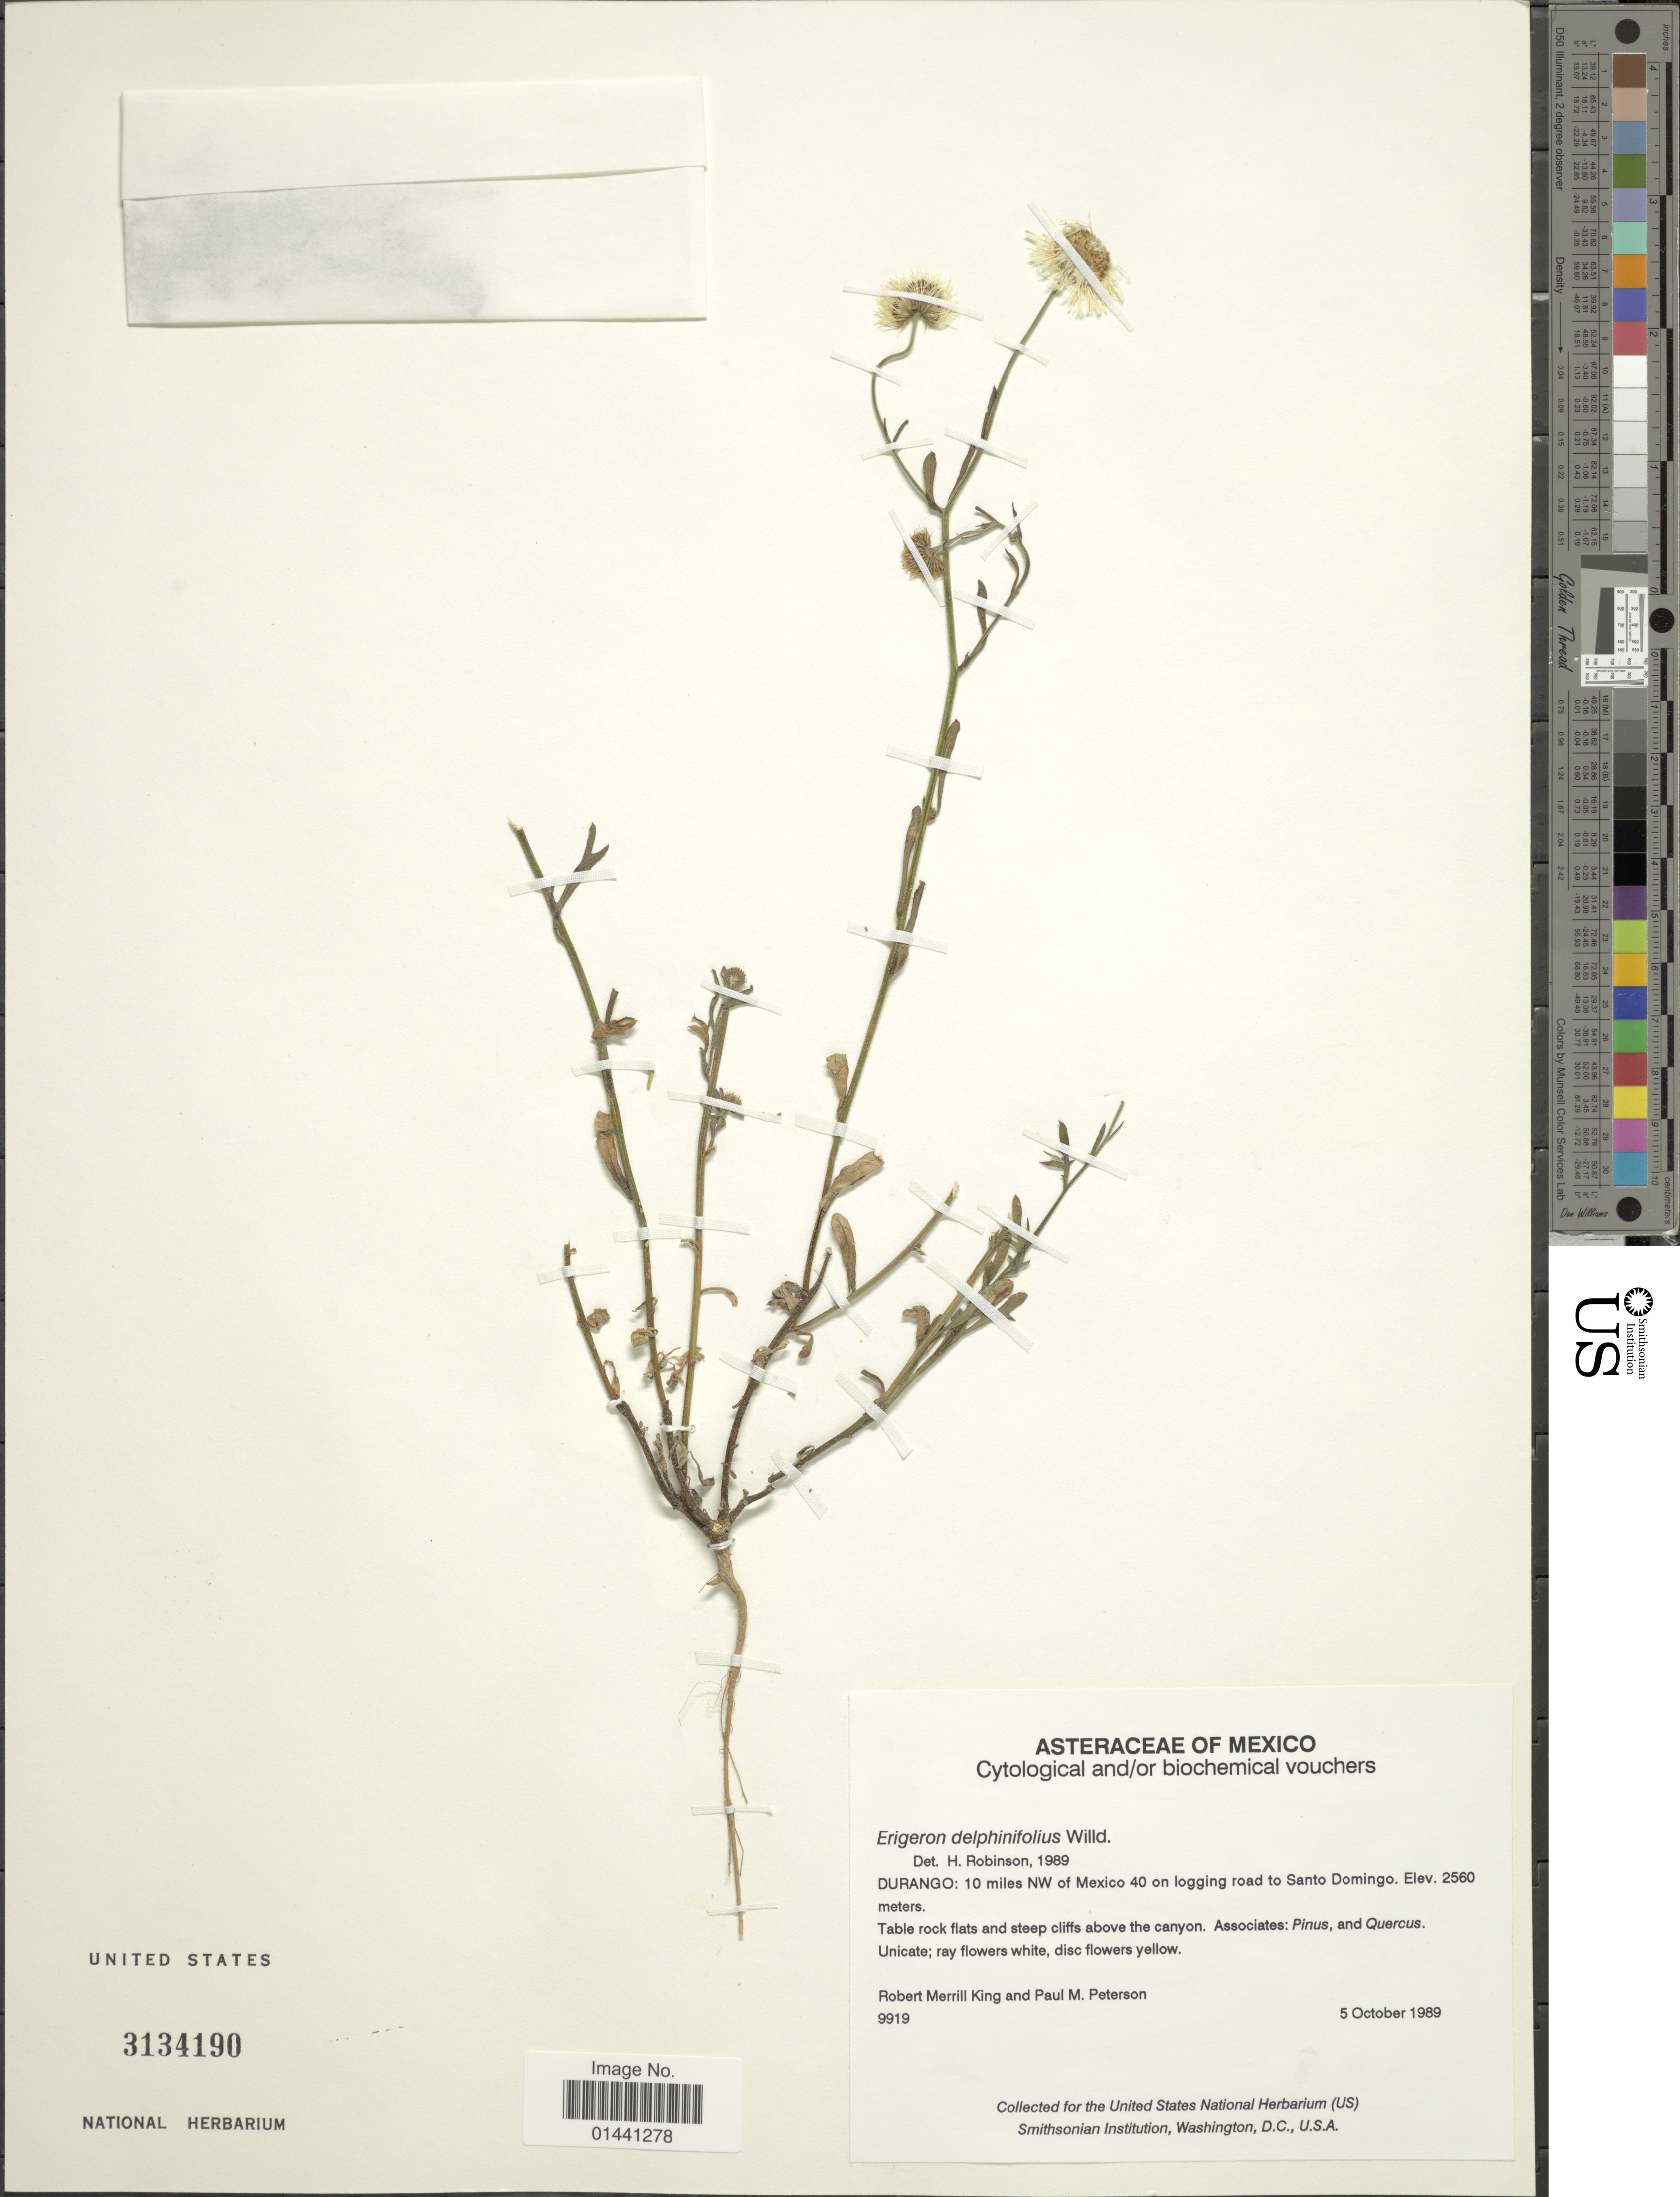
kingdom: Plantae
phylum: Tracheophyta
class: Magnoliopsida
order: Asterales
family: Asteraceae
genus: Erigeron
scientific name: Erigeron delphinifolius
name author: Willd.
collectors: R. M. King & P. M. Peterson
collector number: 9919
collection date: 1989-10-05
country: Mexico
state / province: Durango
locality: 10 miles NW of Mexico 40 on logging road to Santo Domingo, table rocks flats and steep cliffs abovecanyon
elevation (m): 2560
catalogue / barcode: US 3134190